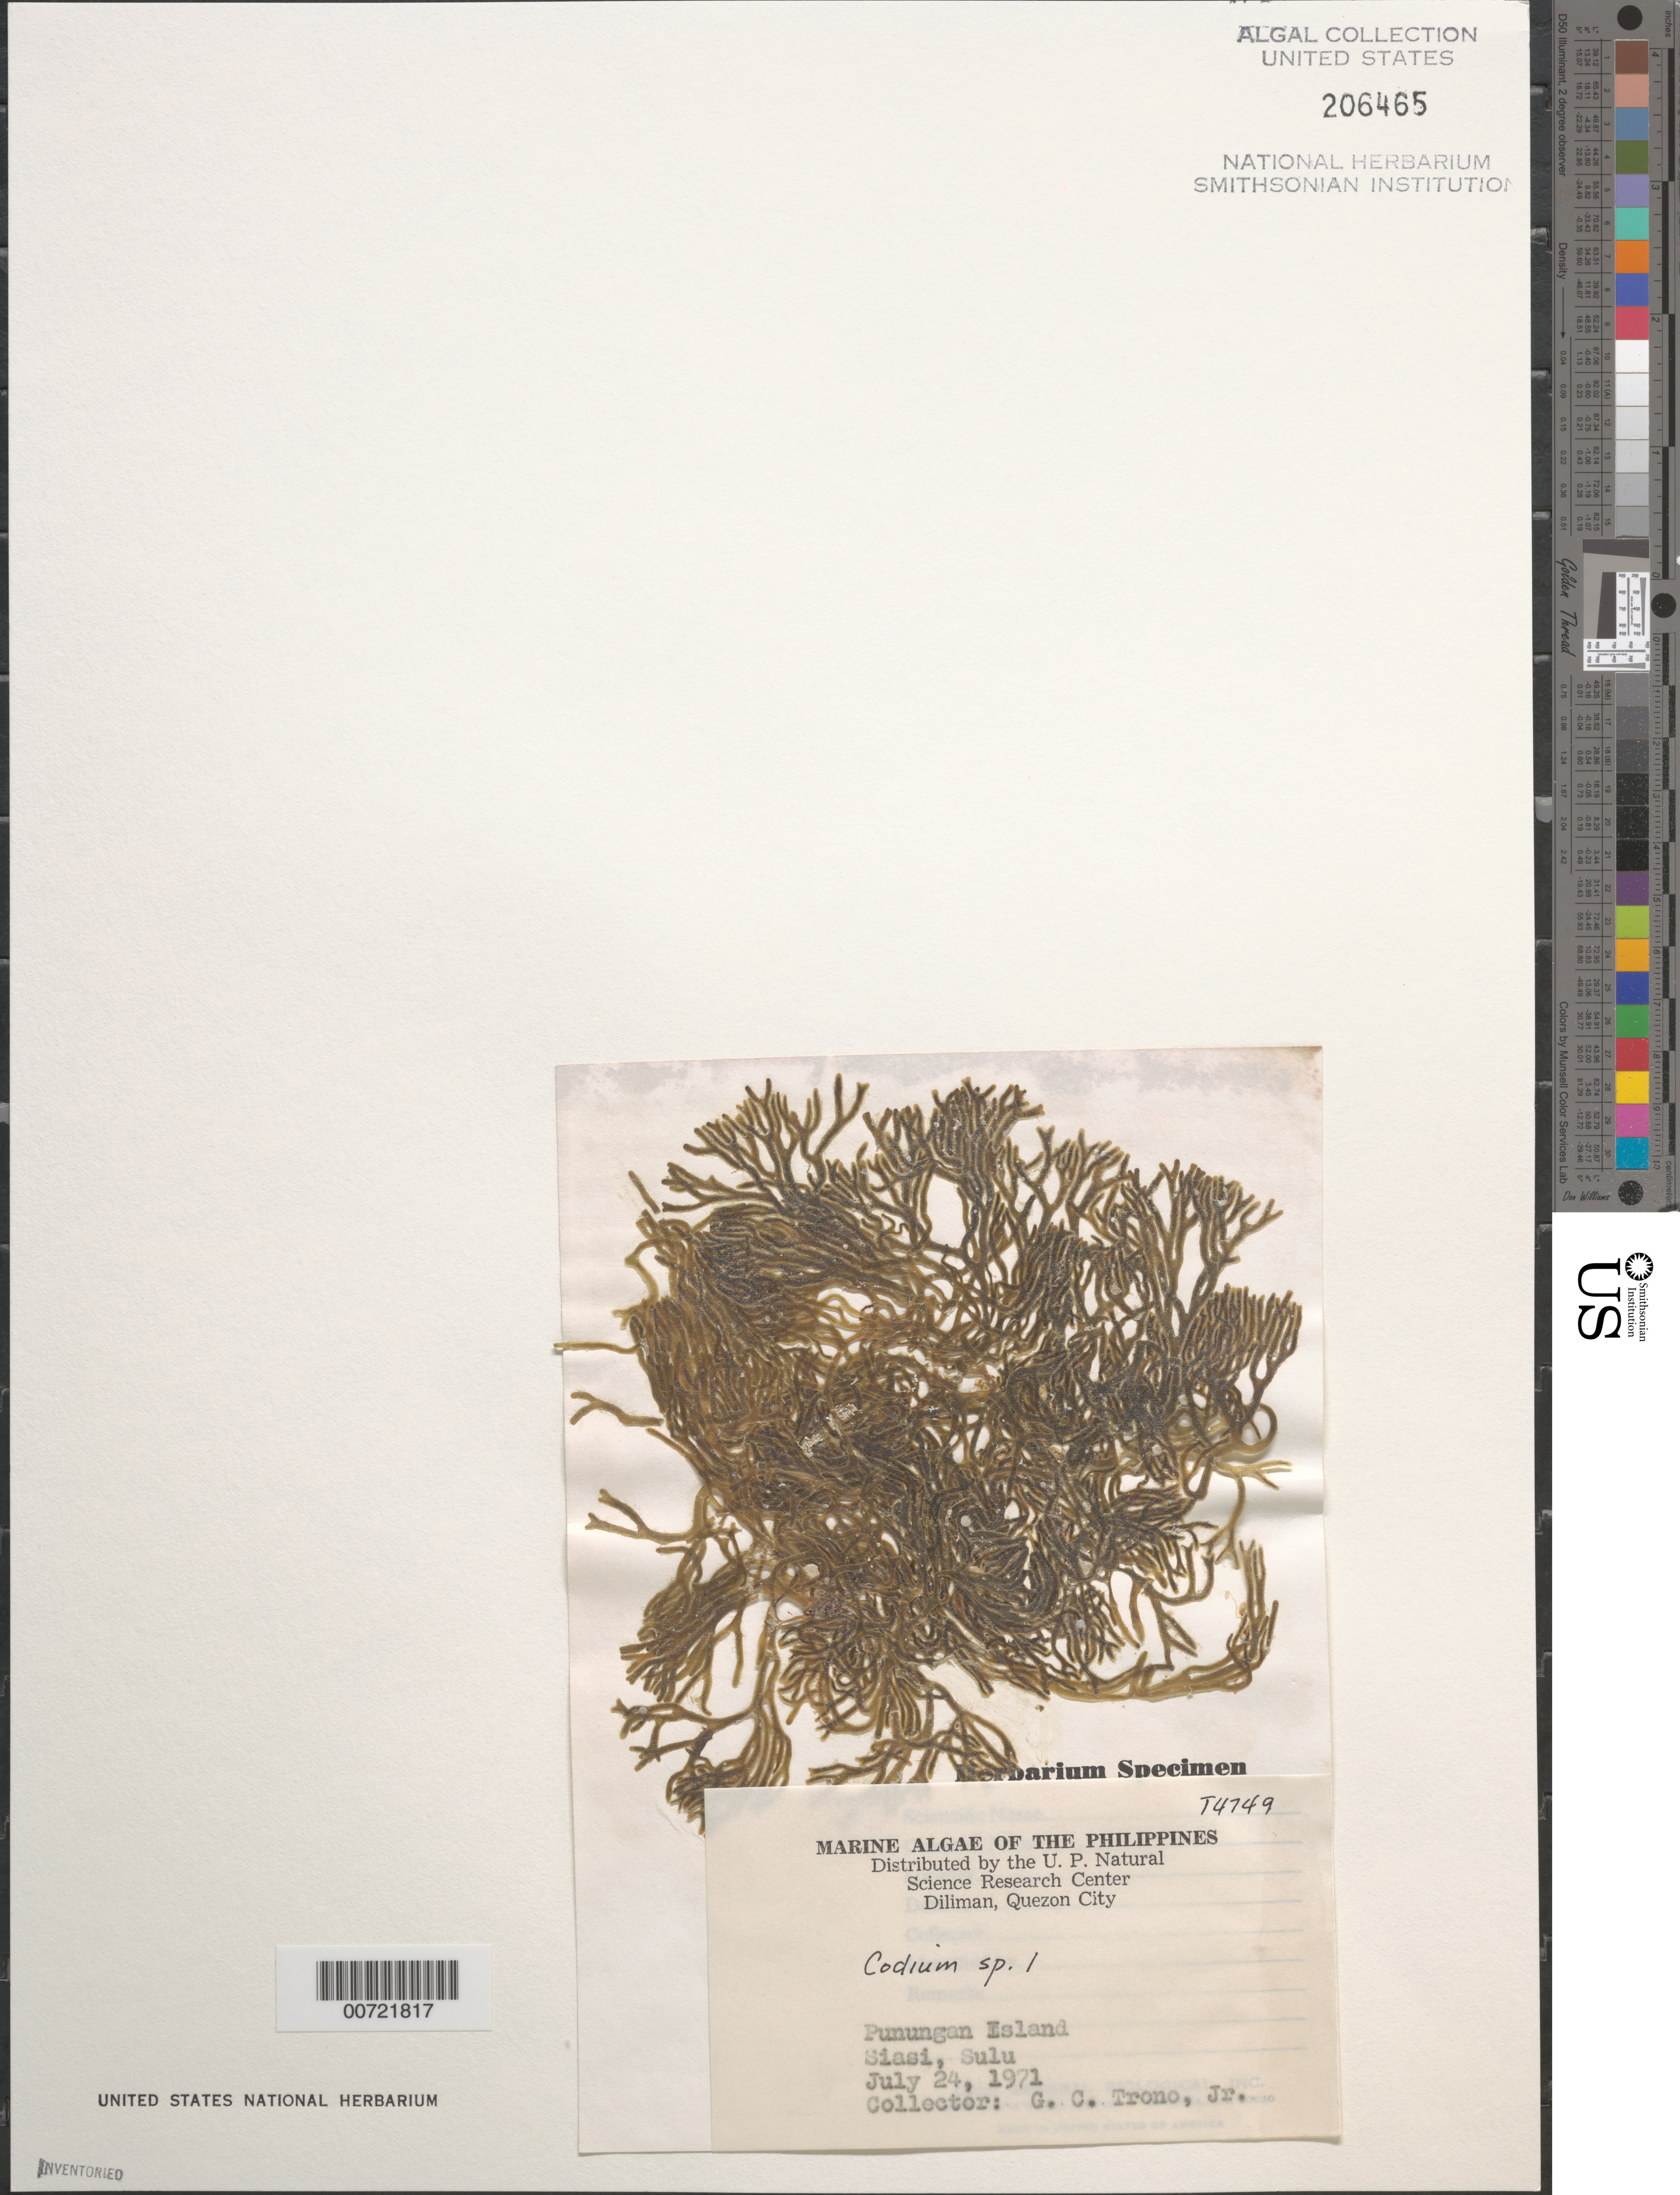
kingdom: Plantae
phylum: Chlorophyta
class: Ulvophyceae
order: Bryopsidales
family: Codiaceae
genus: Codium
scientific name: Codium sp.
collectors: G. Trono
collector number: T4749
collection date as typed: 24 Jul 1971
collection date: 1971-07-24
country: Philippines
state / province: Muslim Mindanao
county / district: Sulu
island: Punungan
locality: Siasi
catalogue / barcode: US 206465